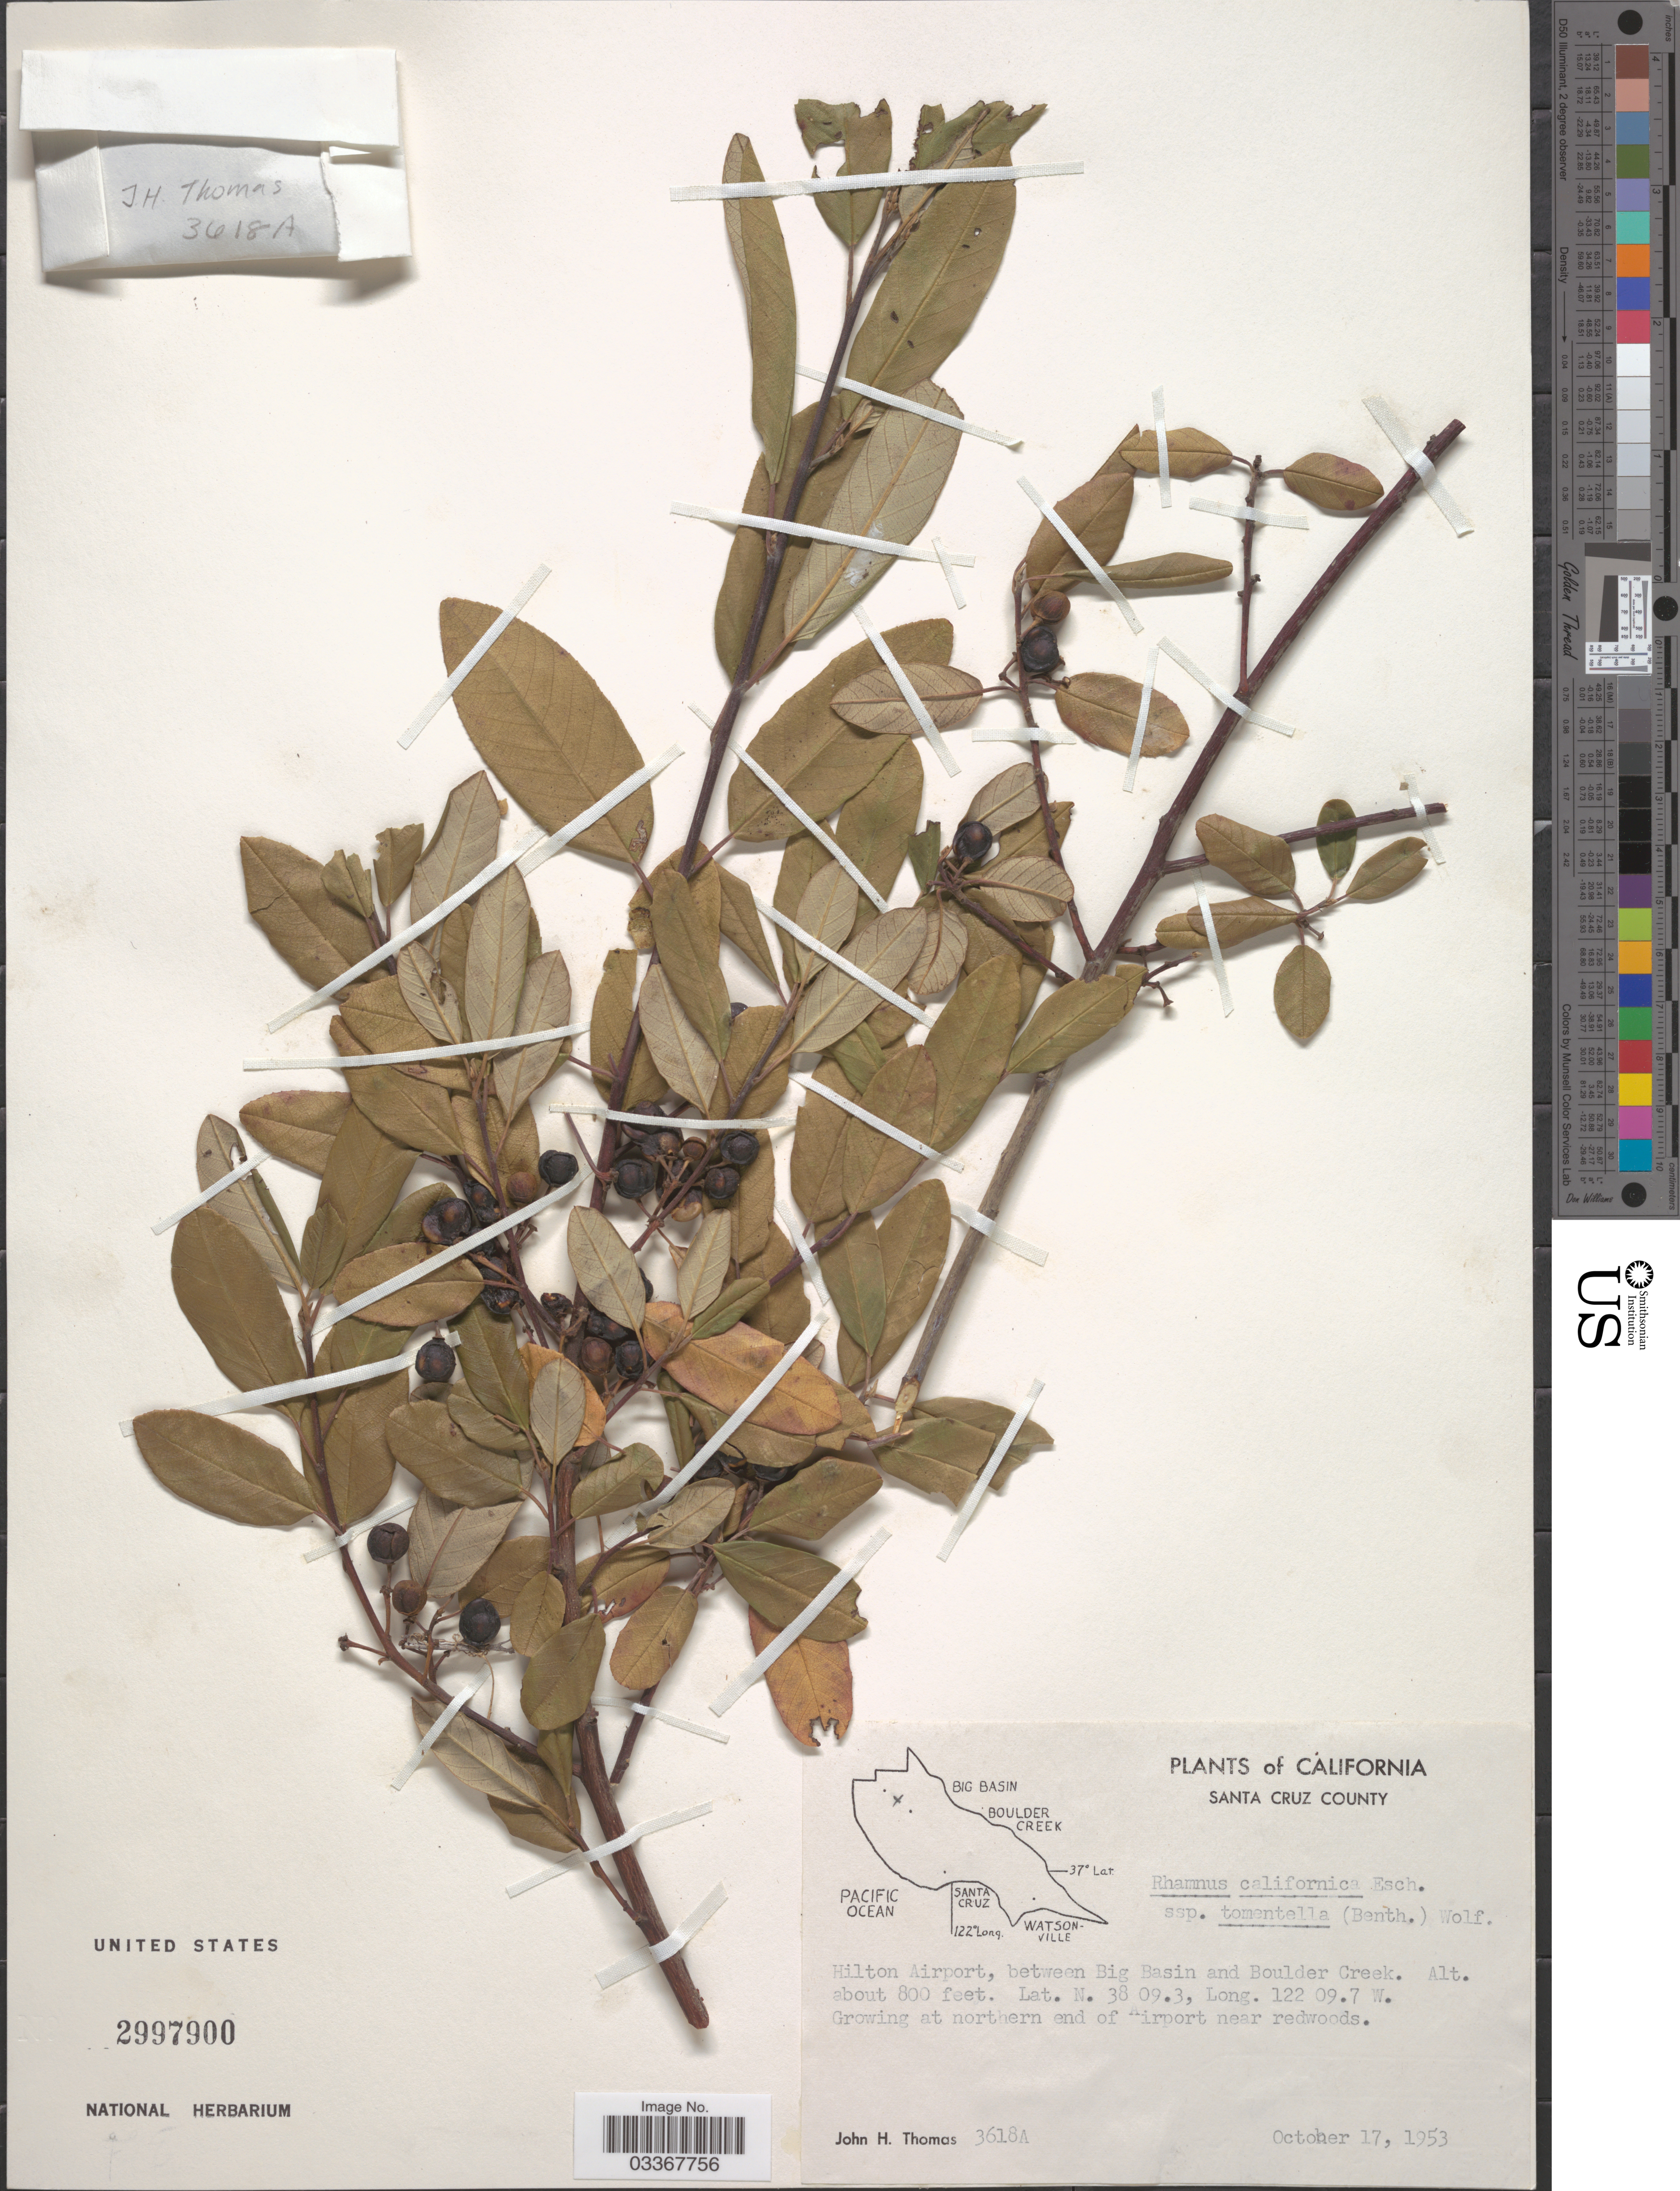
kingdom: Plantae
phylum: Tracheophyta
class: Magnoliopsida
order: Rosales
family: Rhamnaceae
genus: Frangula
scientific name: Frangula californica subsp. tomentella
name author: (Benth.) Kartesz & Gandhi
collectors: J. H. Thomas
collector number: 3618A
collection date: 1953-10-17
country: United States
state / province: California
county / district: Santa Cruz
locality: Santa Cruz County, Hilton Airport, between Big Basin and Boulder Creek.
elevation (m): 244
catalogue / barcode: US 2997900